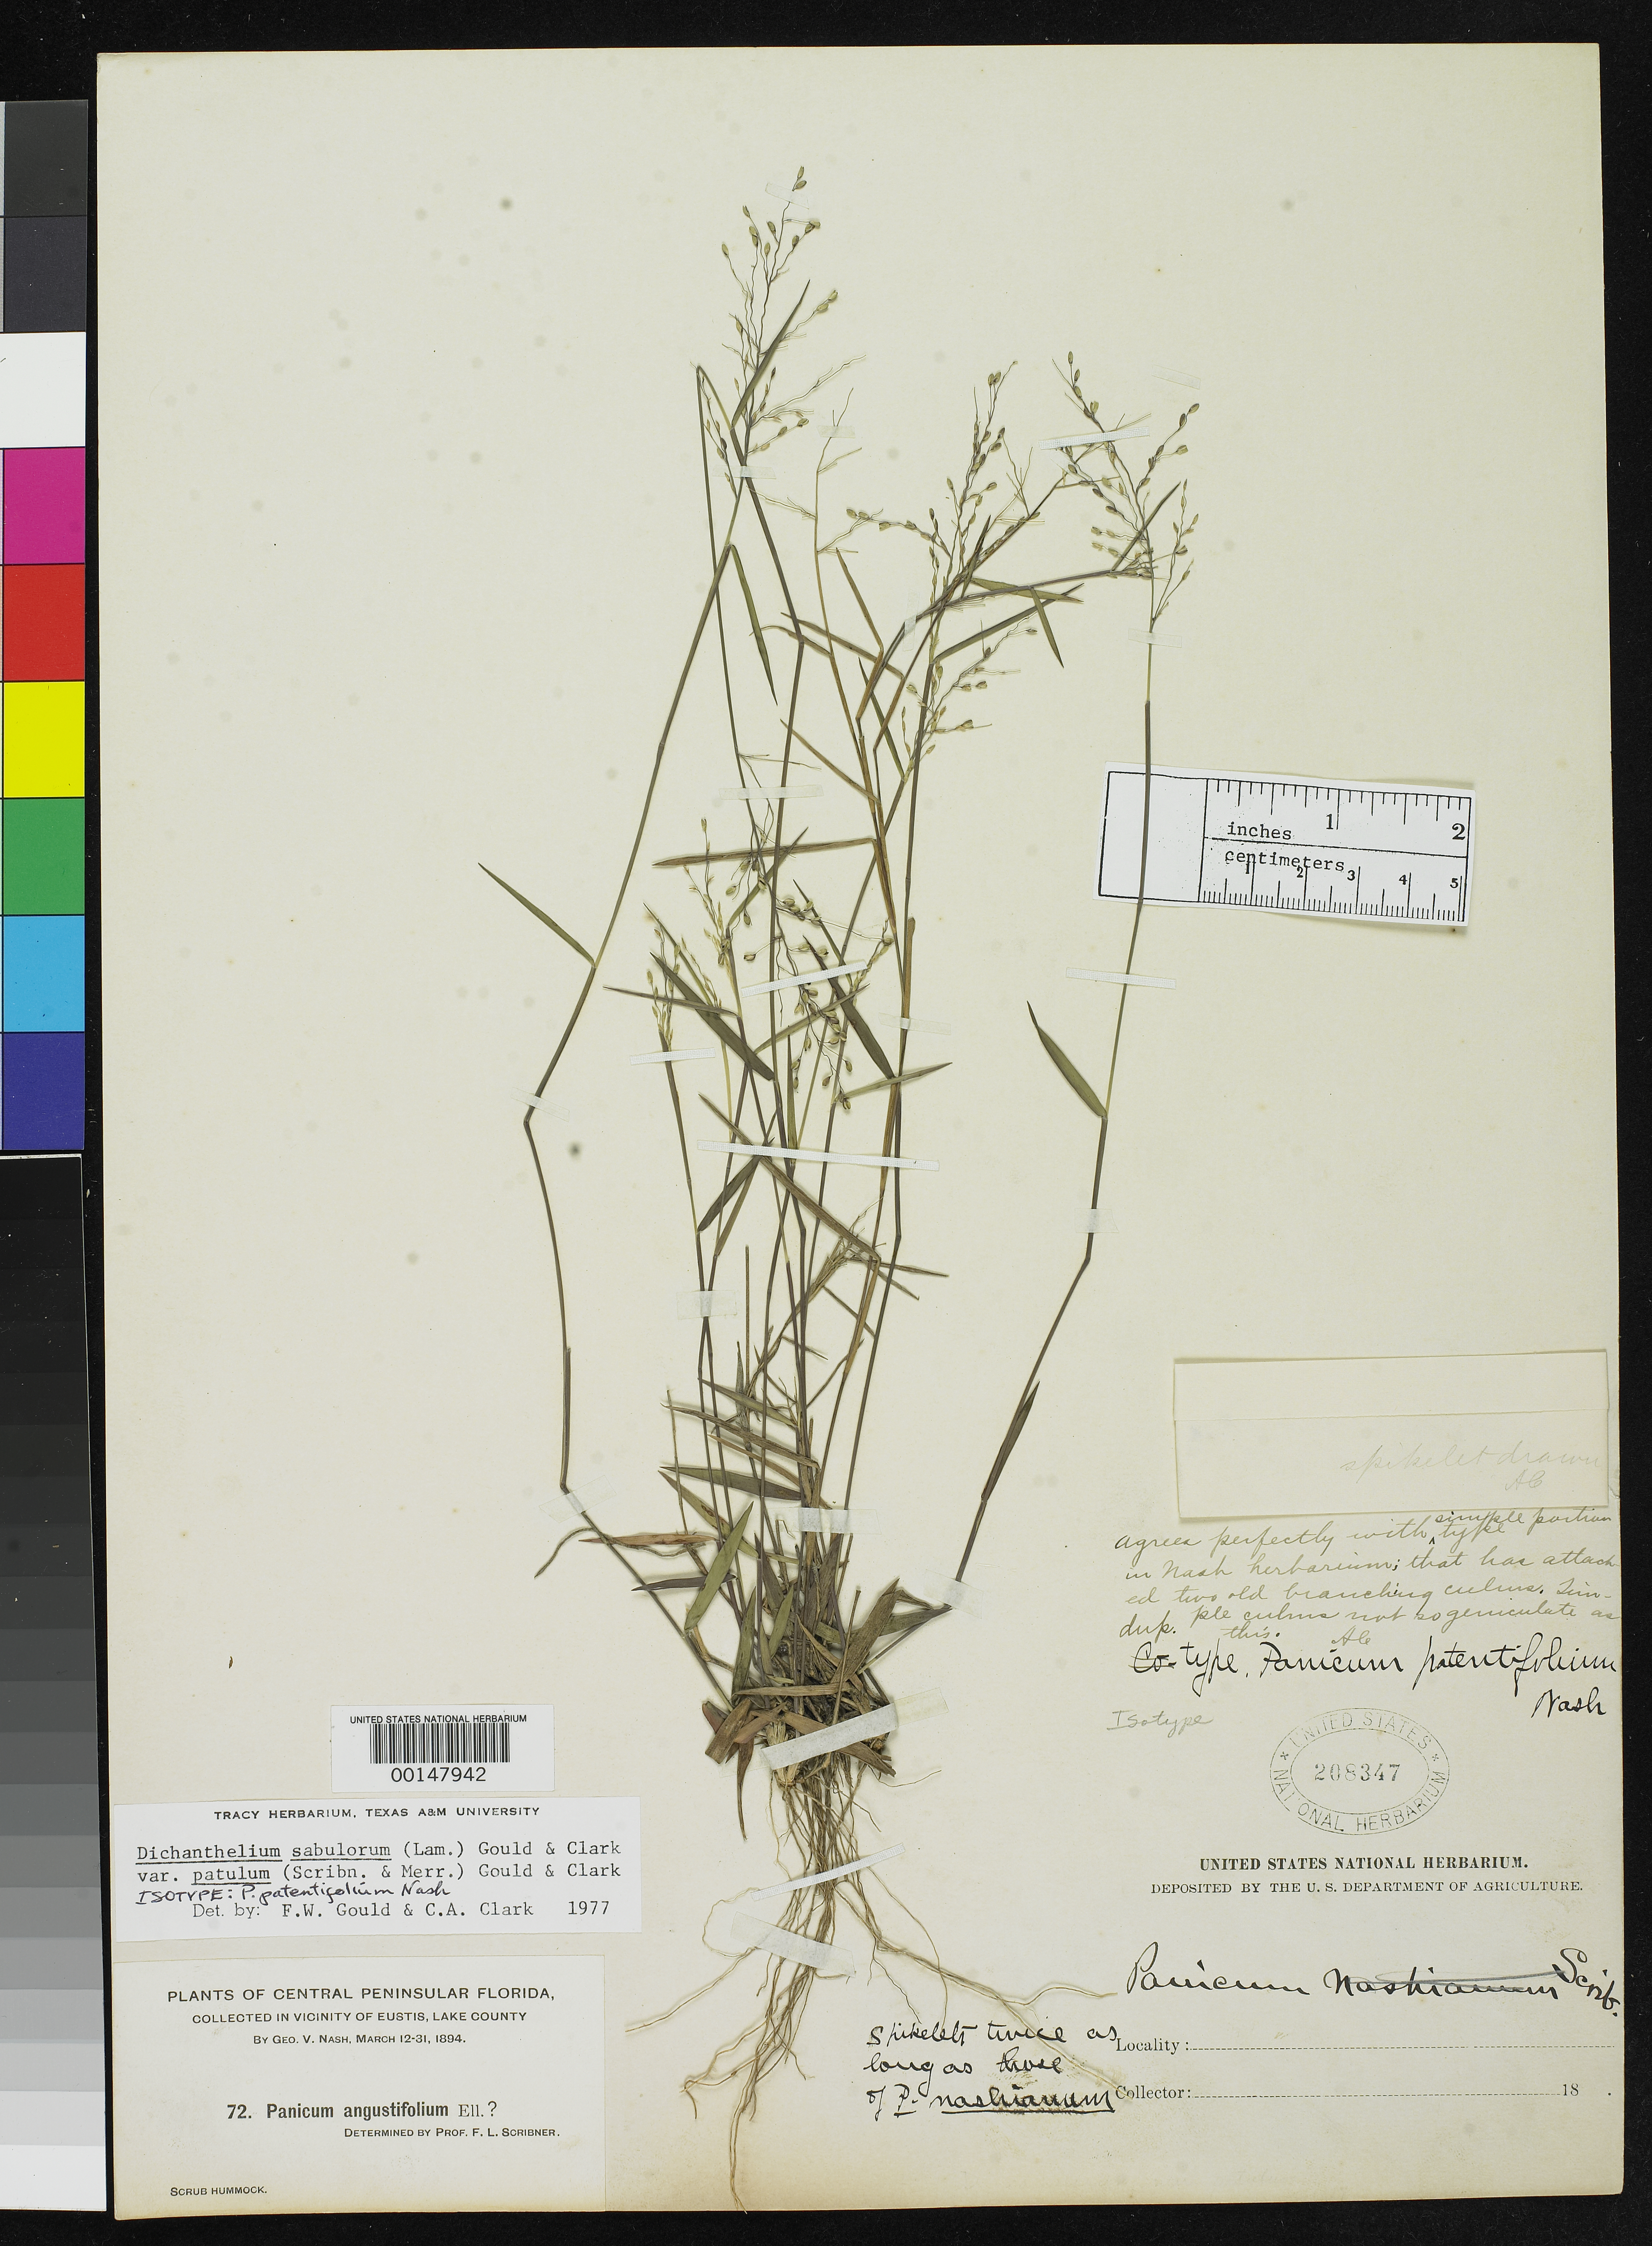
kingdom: Plantae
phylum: Tracheophyta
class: Liliopsida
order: Poales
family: Poaceae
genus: Panicum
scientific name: Panicum patentifolium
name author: Nash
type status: Isotype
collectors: G. V. Nash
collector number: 72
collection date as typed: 12 Mar 1894 to 31 Mar 1894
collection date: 1894-03-12/1894-03-31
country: United States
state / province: Florida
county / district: Lake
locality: Near Eustis.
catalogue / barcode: US 208347